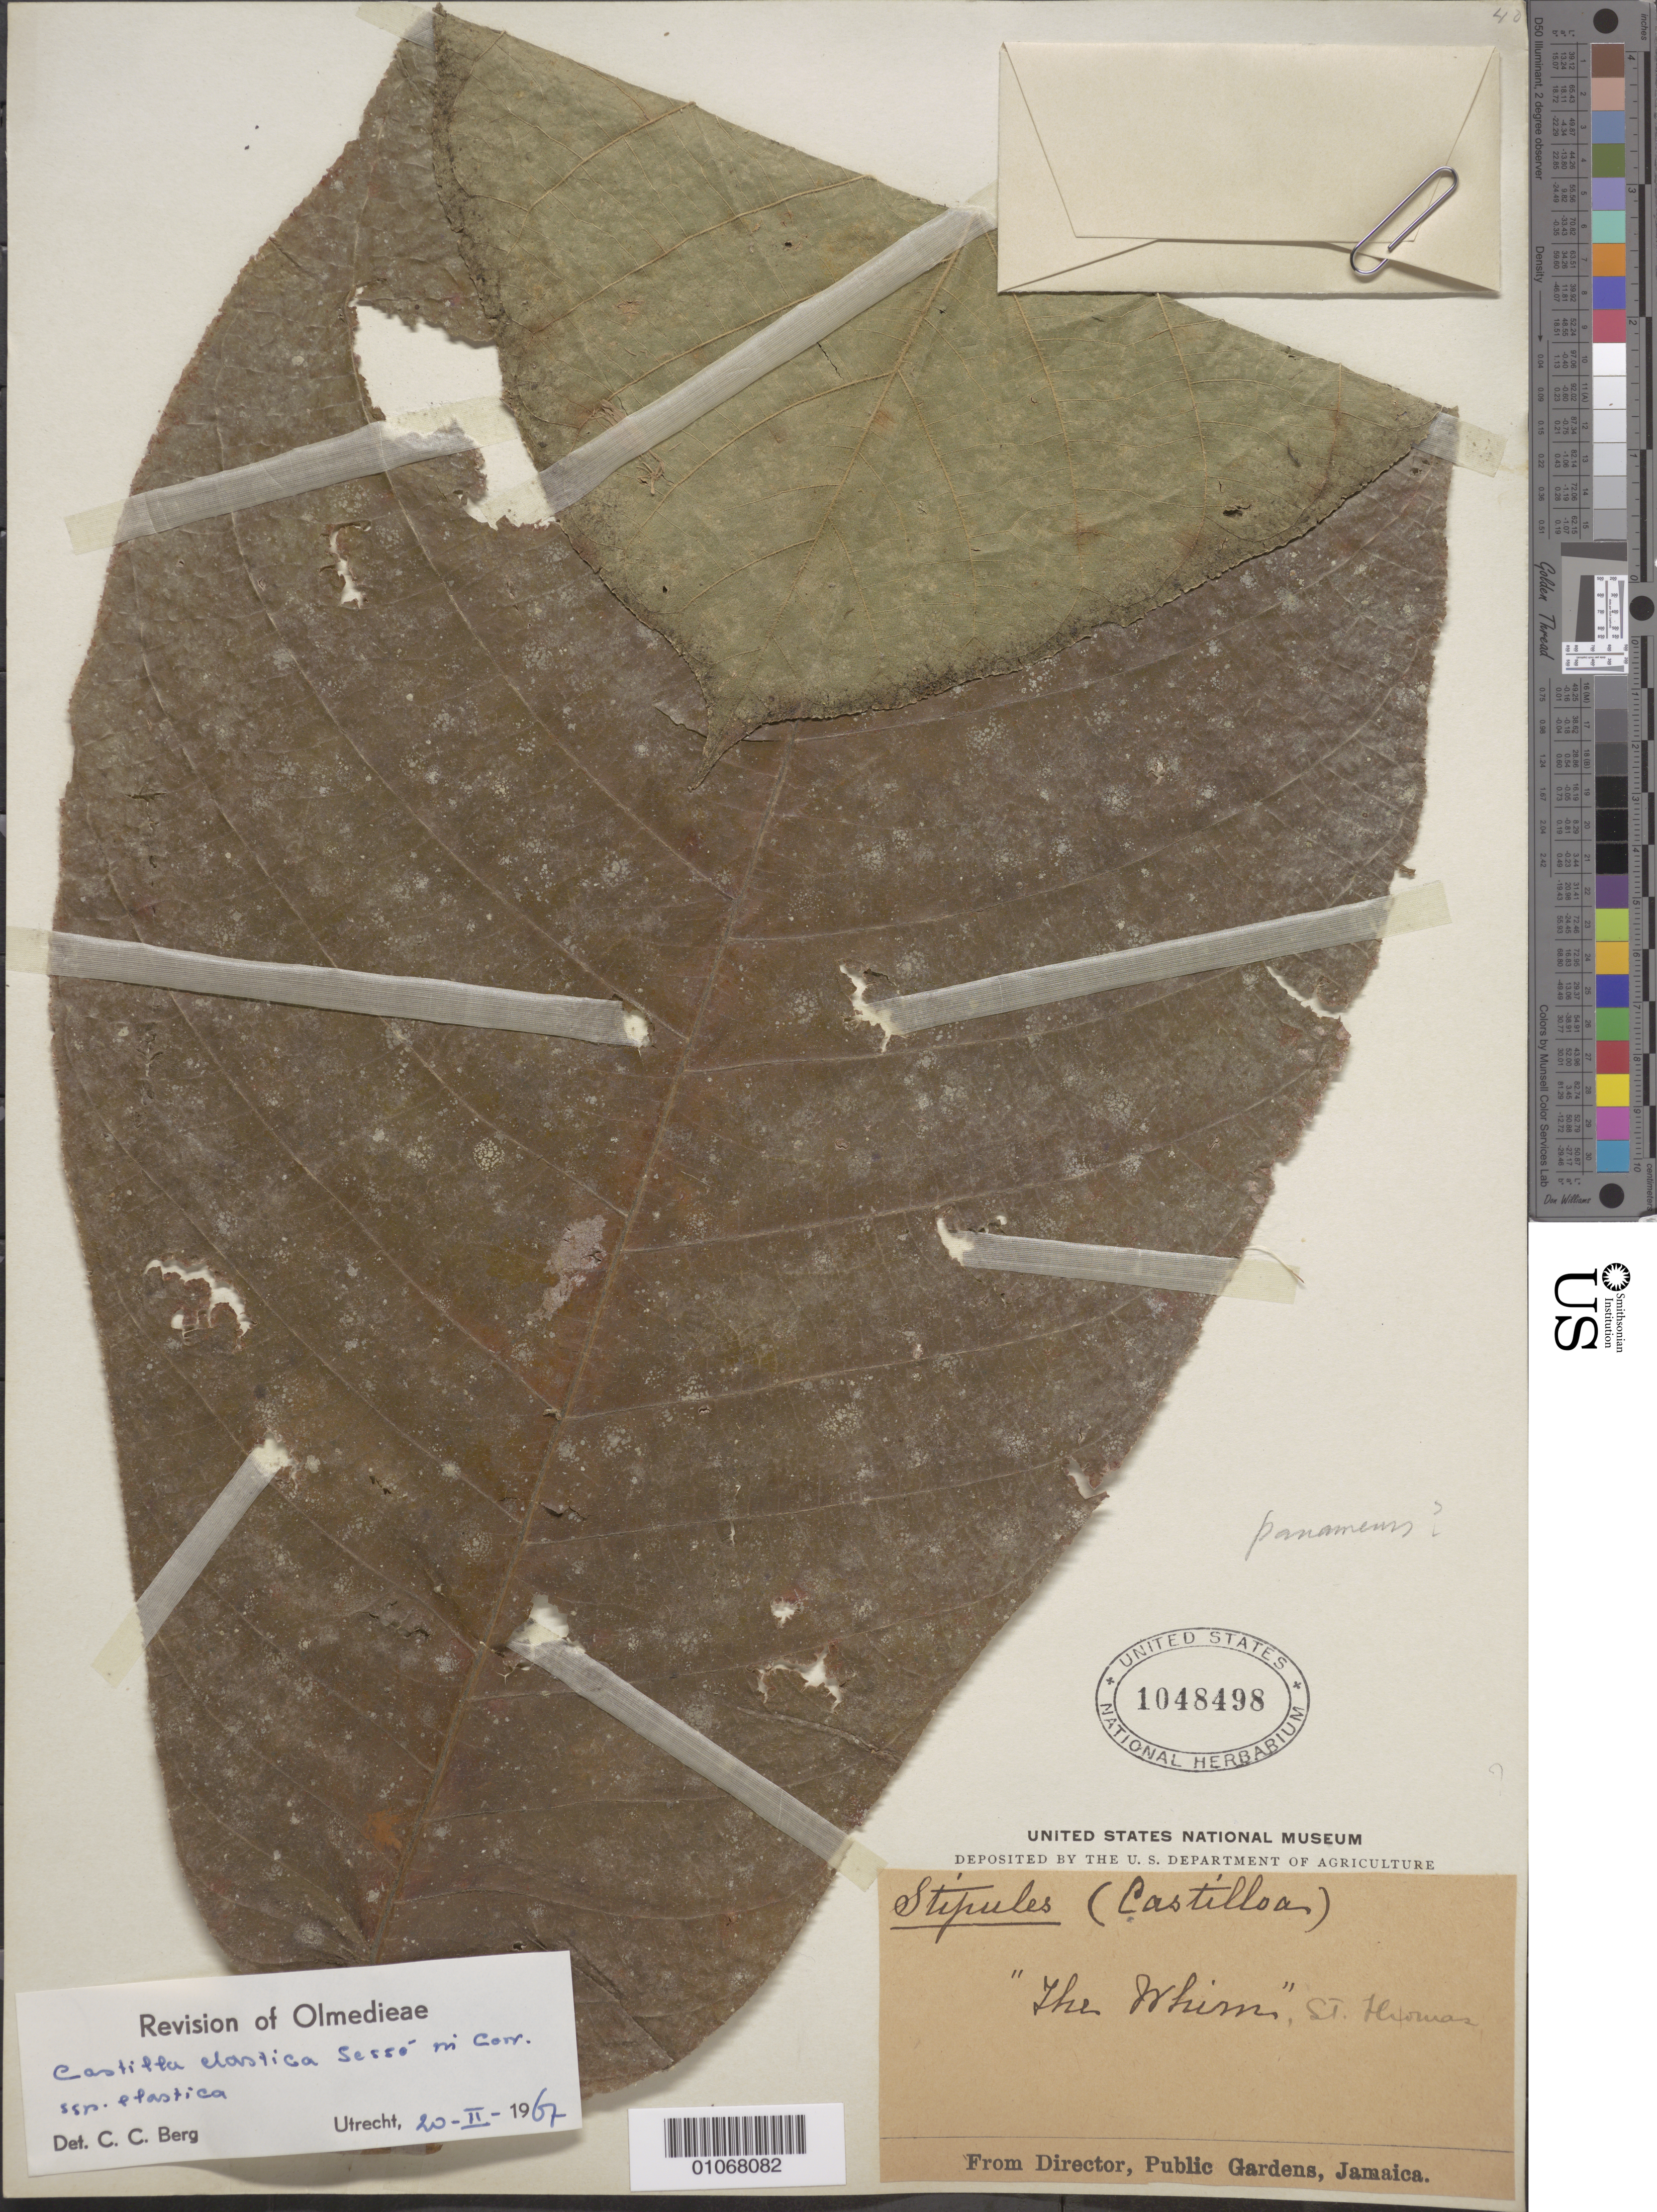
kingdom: Plantae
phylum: Tracheophyta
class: Magnoliopsida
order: Rosales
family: Moraceae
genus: Castilla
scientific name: Castilla elastica subsp. elastica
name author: Sessé ex Cerv.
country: Jamaica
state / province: Saint Thomas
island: Jamaica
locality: The Whim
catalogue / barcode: US 1048498